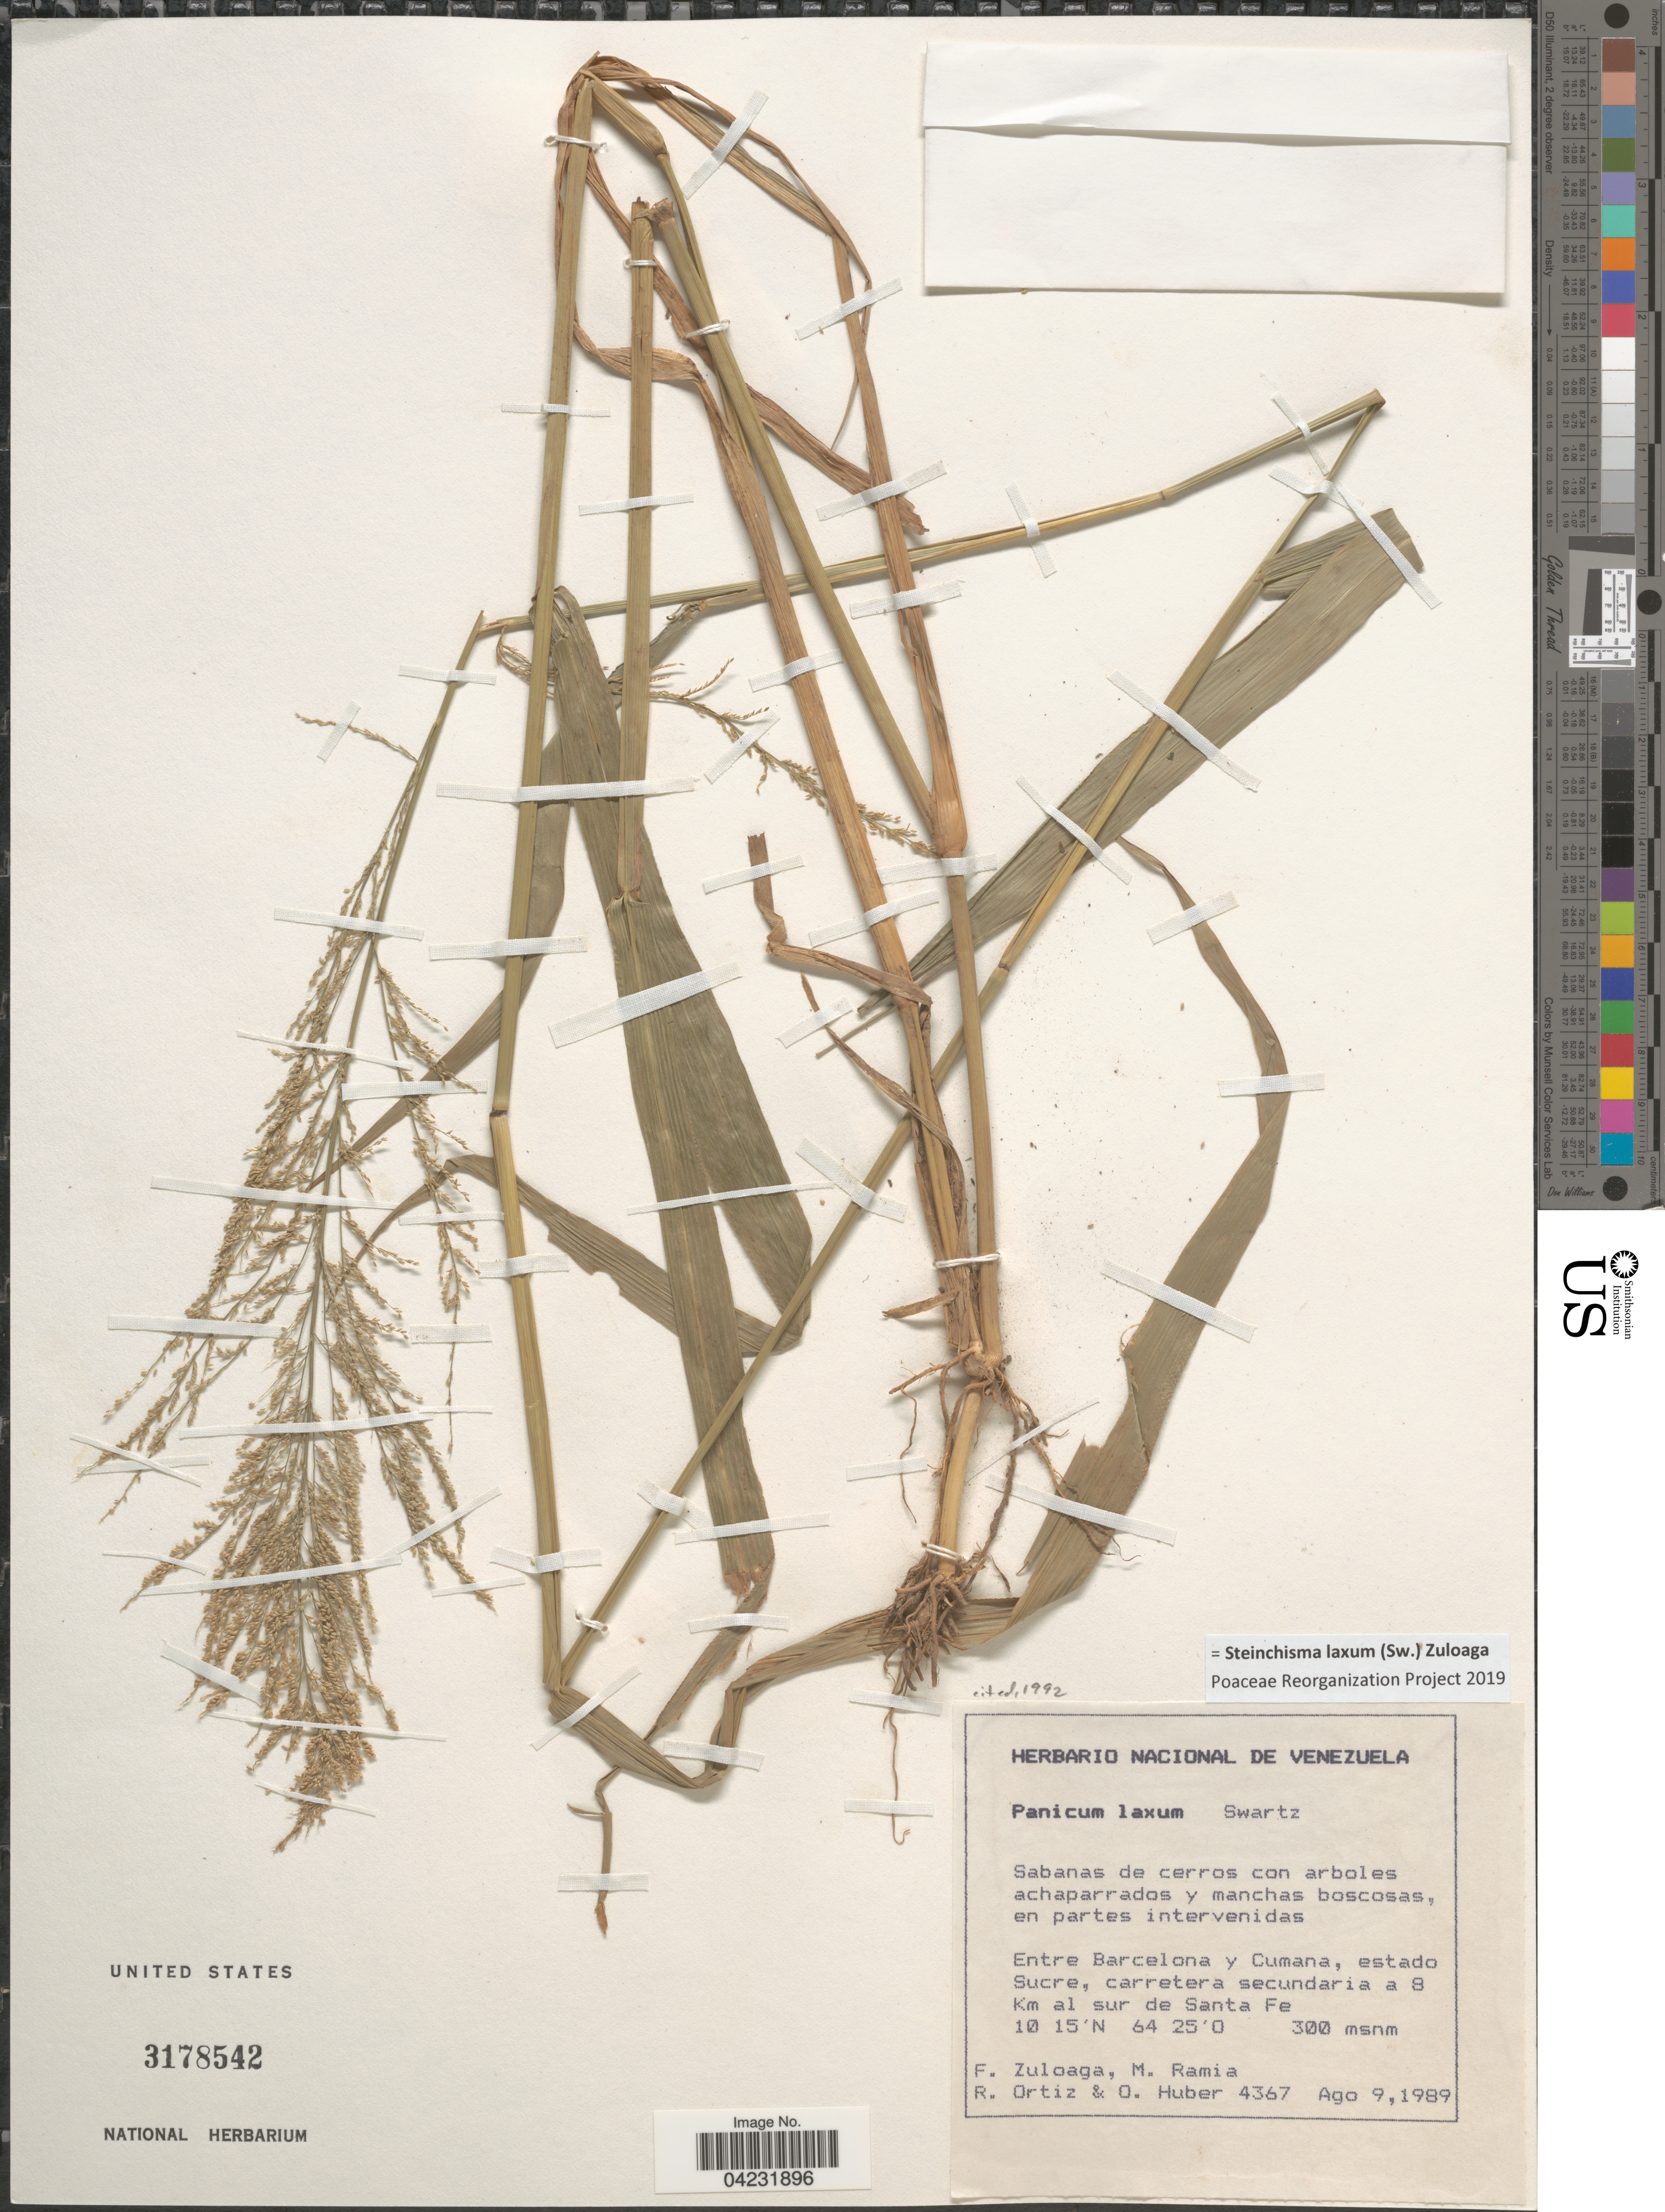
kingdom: Plantae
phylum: Tracheophyta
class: Liliopsida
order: Poales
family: Poaceae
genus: Steinchisma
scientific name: Steinchisma laxum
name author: (Sw.) Zuloaga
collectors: F. Zuloaga, M. Ramia, R. Ortiz & O. Huber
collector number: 4367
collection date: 1989-08-09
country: Venezuela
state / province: Sucre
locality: Entre Barcelona y Cumana, carretera secundaria a 8 Km al sur de Santa Fe.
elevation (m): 300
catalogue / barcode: US 3178542